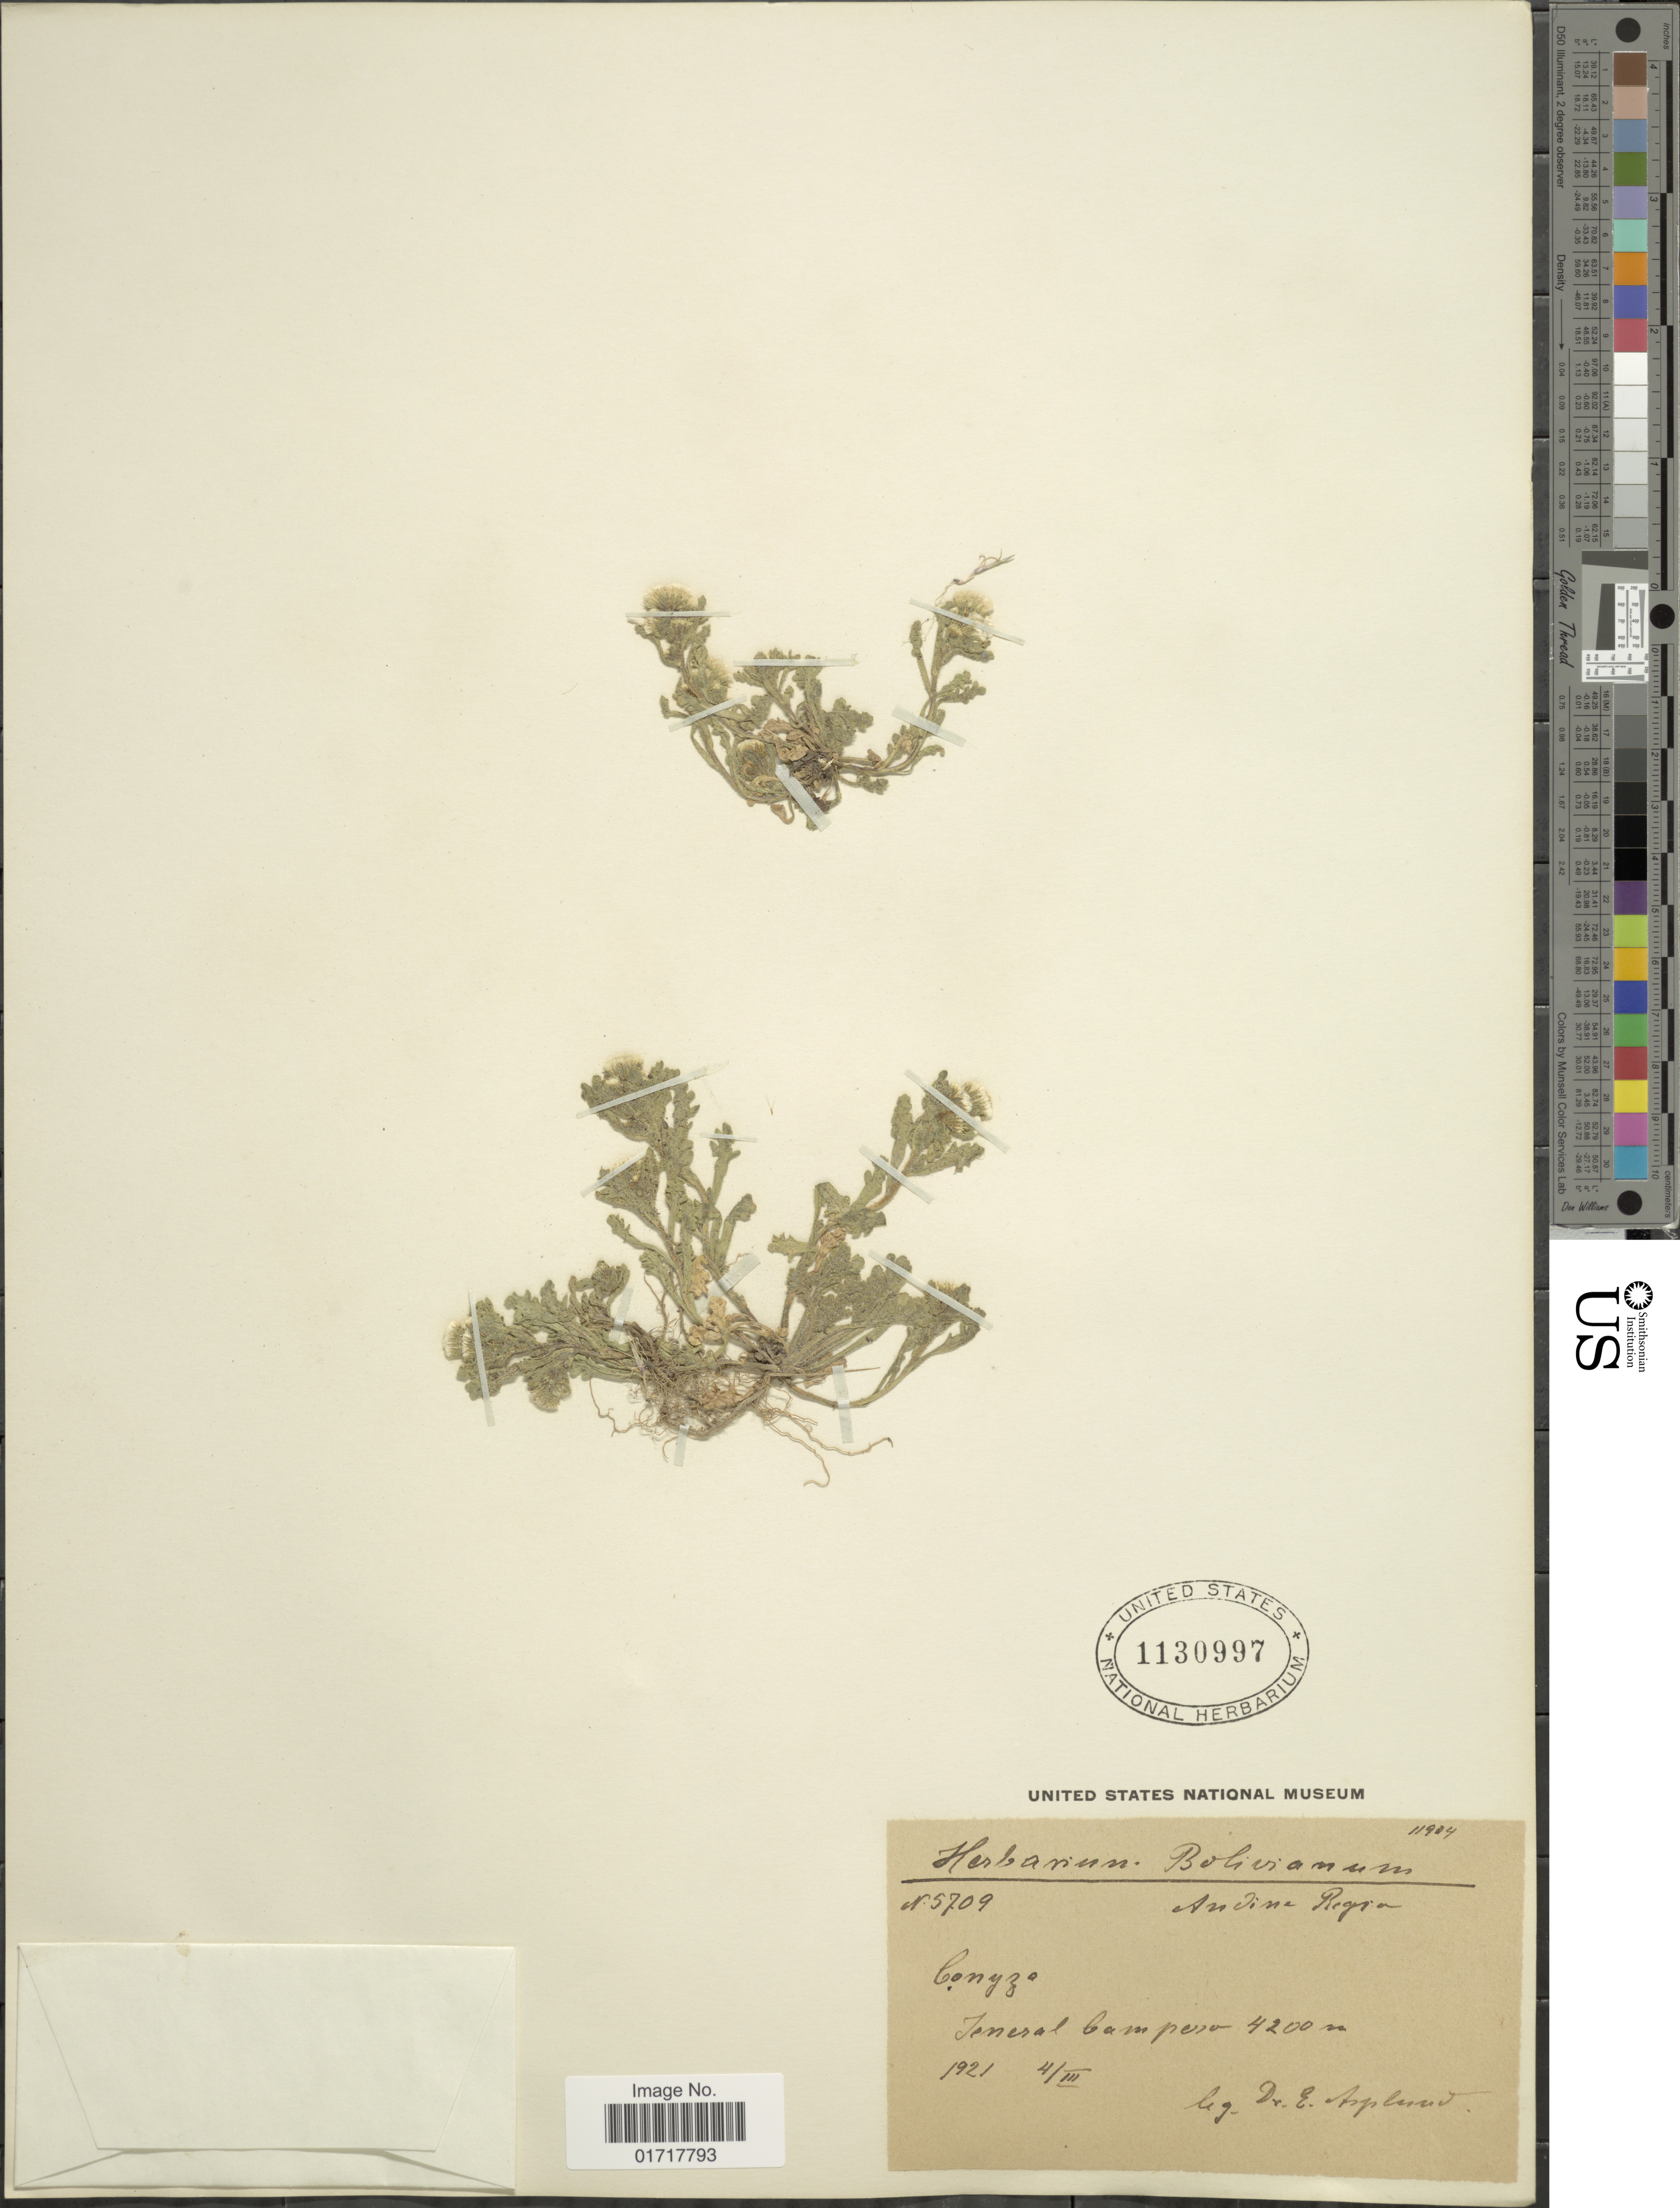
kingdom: Plantae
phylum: Tracheophyta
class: Magnoliopsida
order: Asterales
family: Asteraceae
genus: Conyza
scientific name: Conyza sp.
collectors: E. Asplund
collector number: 11904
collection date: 1921-03-04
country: Bolivia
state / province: La Paz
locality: Jeneral Campeno.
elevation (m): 4200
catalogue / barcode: US 1130997